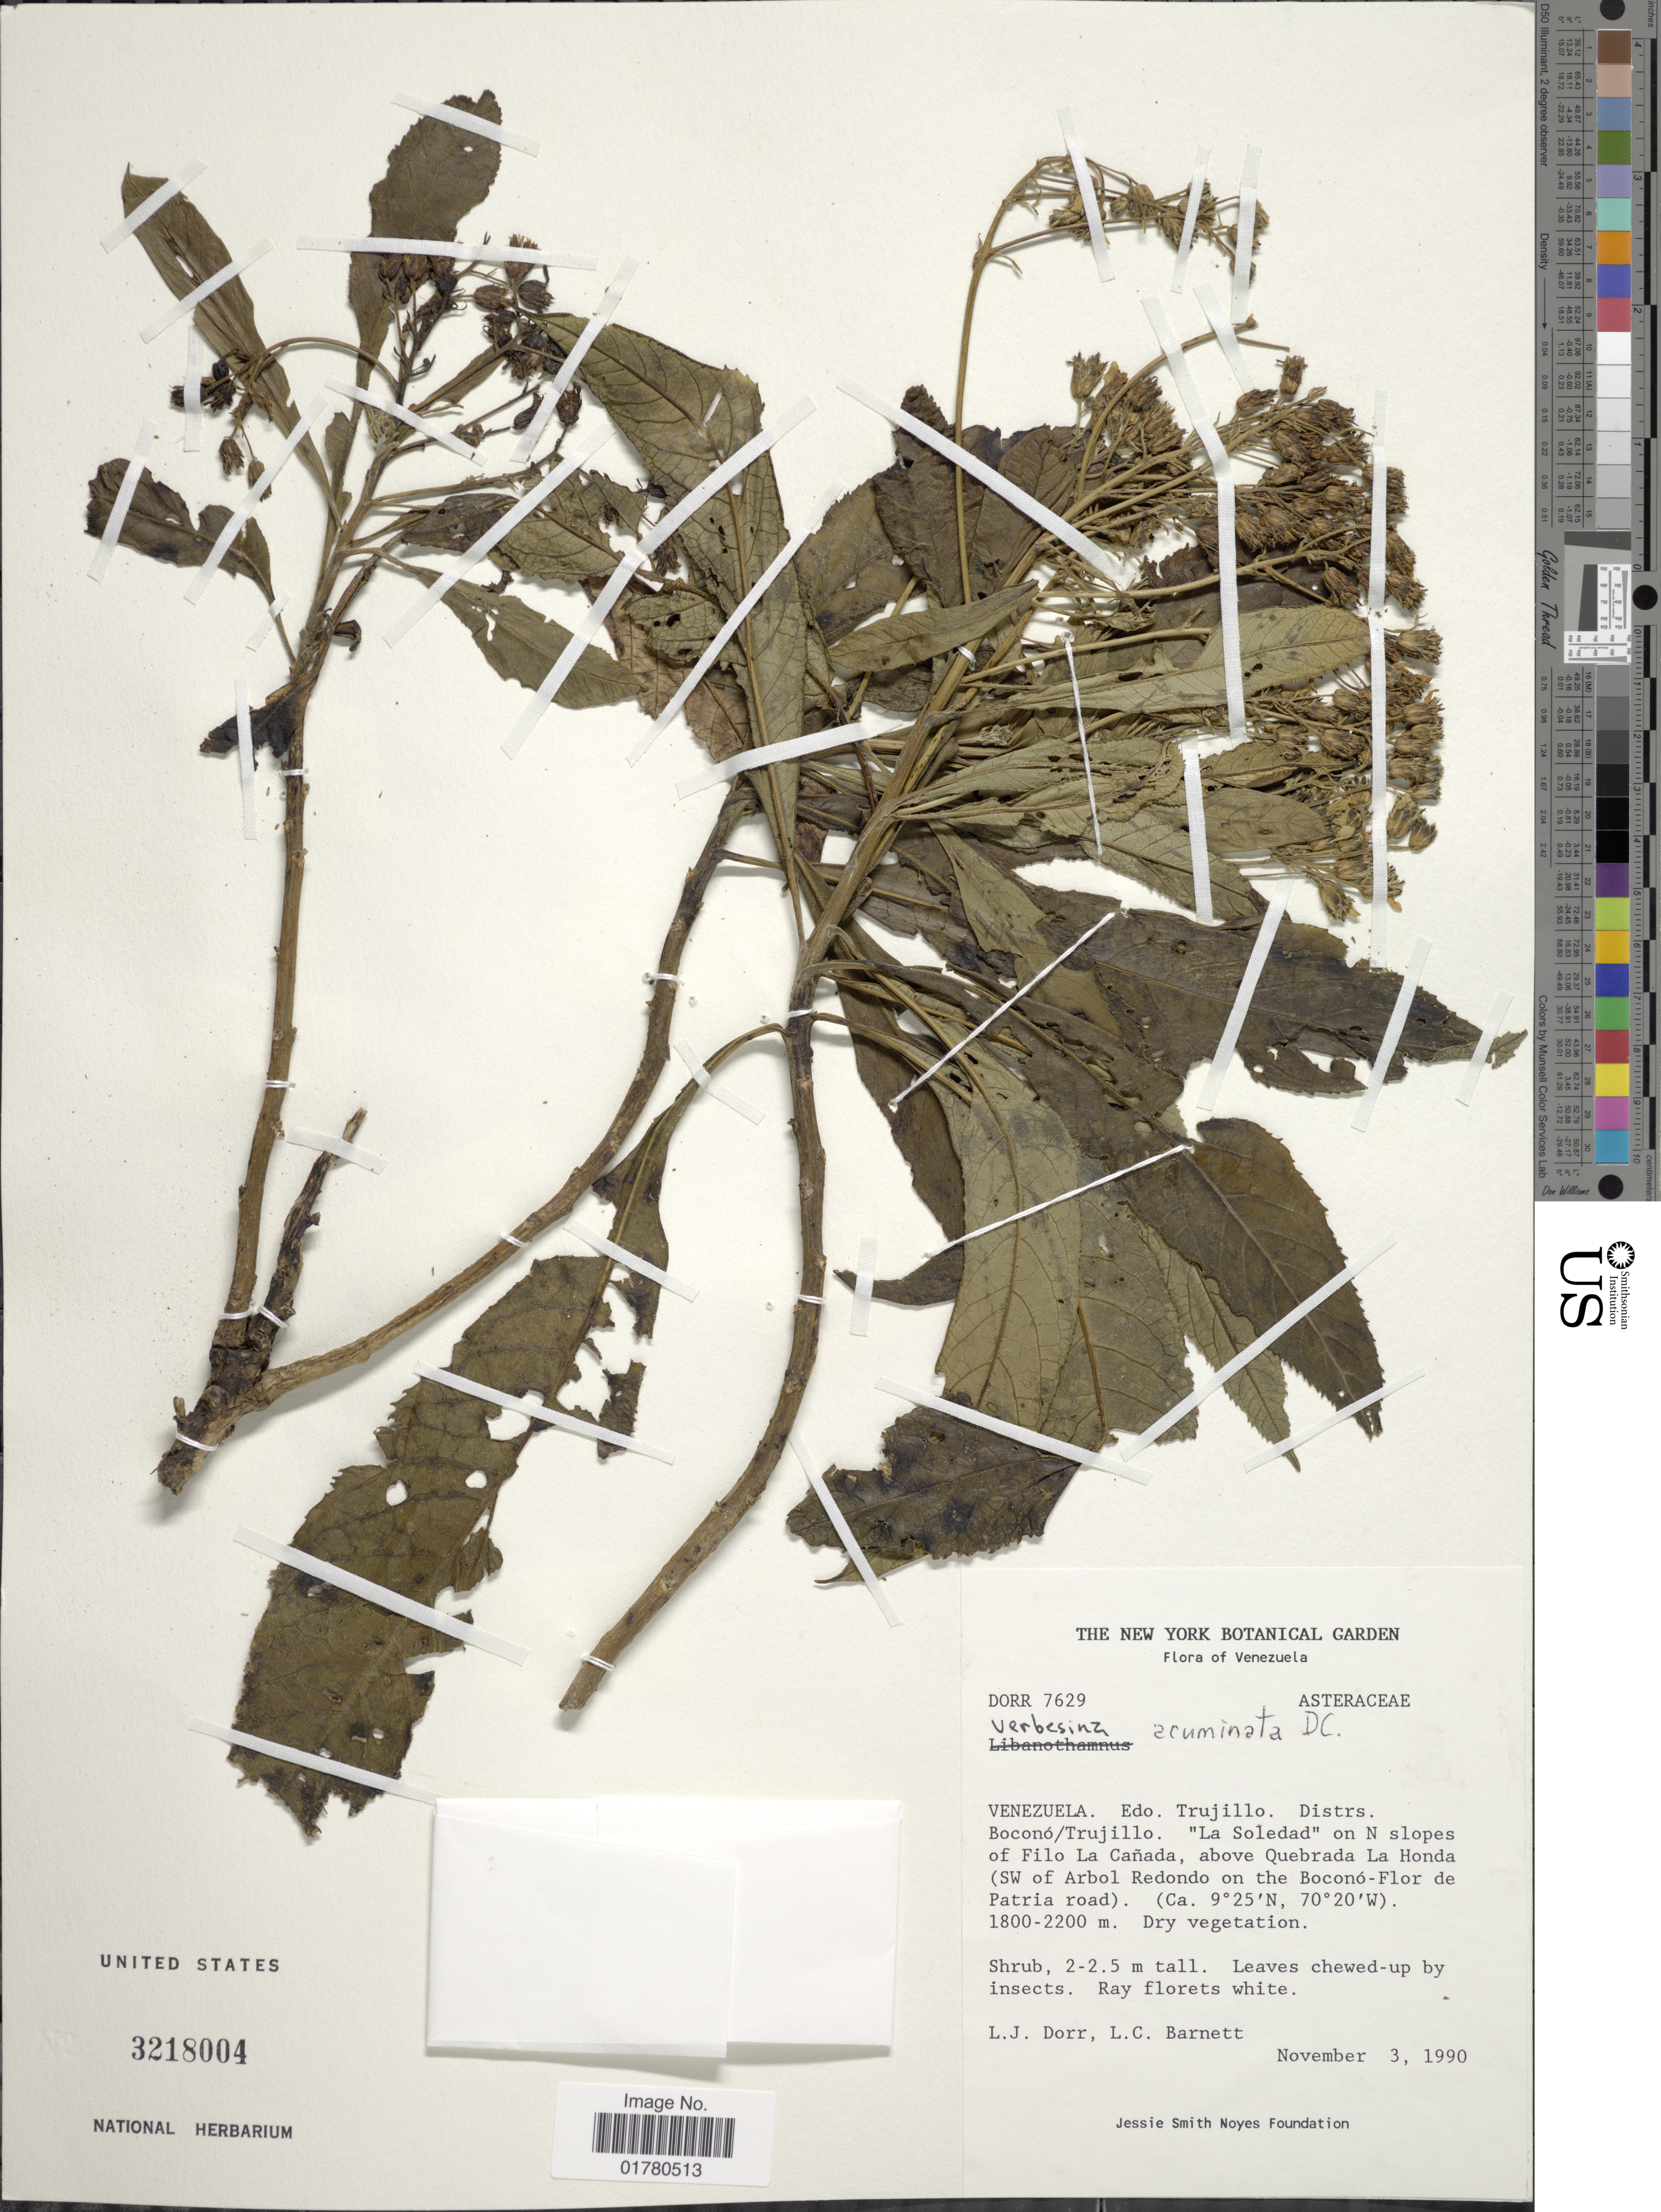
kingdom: Plantae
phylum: Tracheophyta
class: Magnoliopsida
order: Asterales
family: Asteraceae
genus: Verbesina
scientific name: Verbesina acuminata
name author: DC.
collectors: L. J. Dorr & L. C. Barnett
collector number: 7629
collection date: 1990-11-03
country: Venezuela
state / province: Trujillo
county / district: Boconó/Trujillo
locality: "La Soledad" on N slopes of Filo La Cañada, above Quebrada La Honda (SW of Arbol Redondo on the Boconó-Flor de Patria road)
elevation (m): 1800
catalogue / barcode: US 3218004